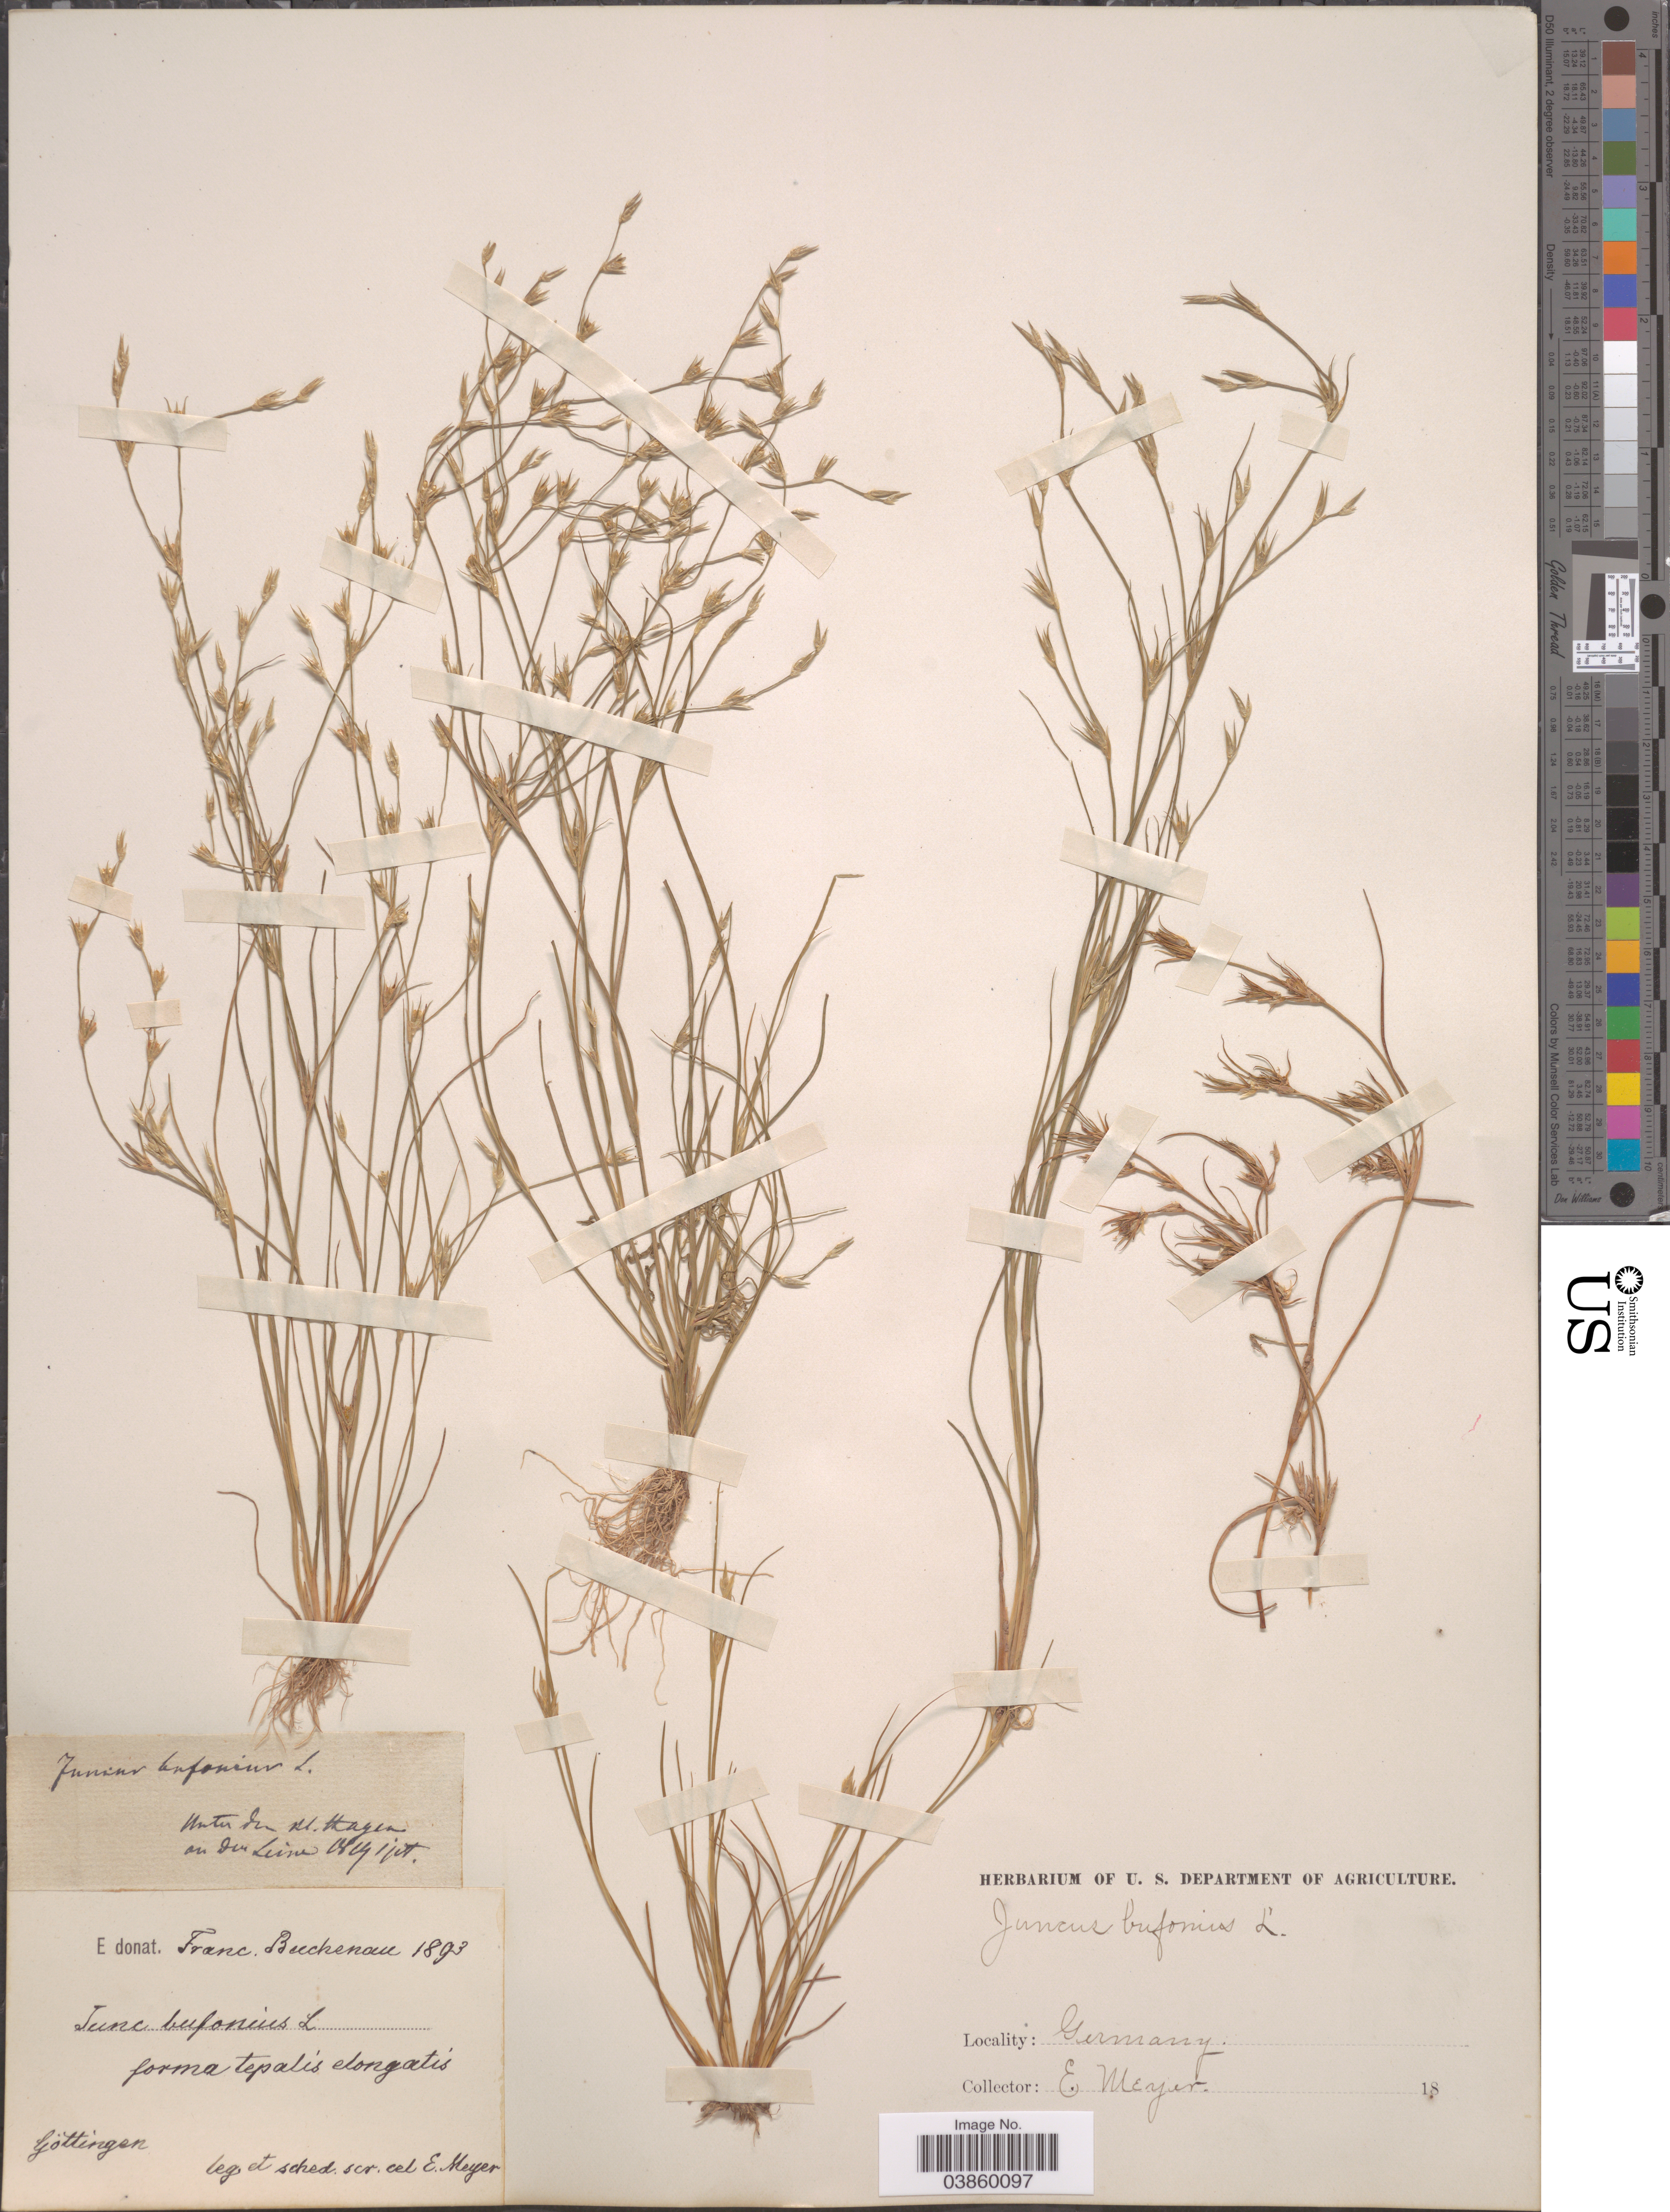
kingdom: Plantae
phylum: Tracheophyta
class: Liliopsida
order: Poales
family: Juncaceae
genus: Juncus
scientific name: Juncus bufonius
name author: L.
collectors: E. Meyer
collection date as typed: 18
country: Germany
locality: Göttingen.